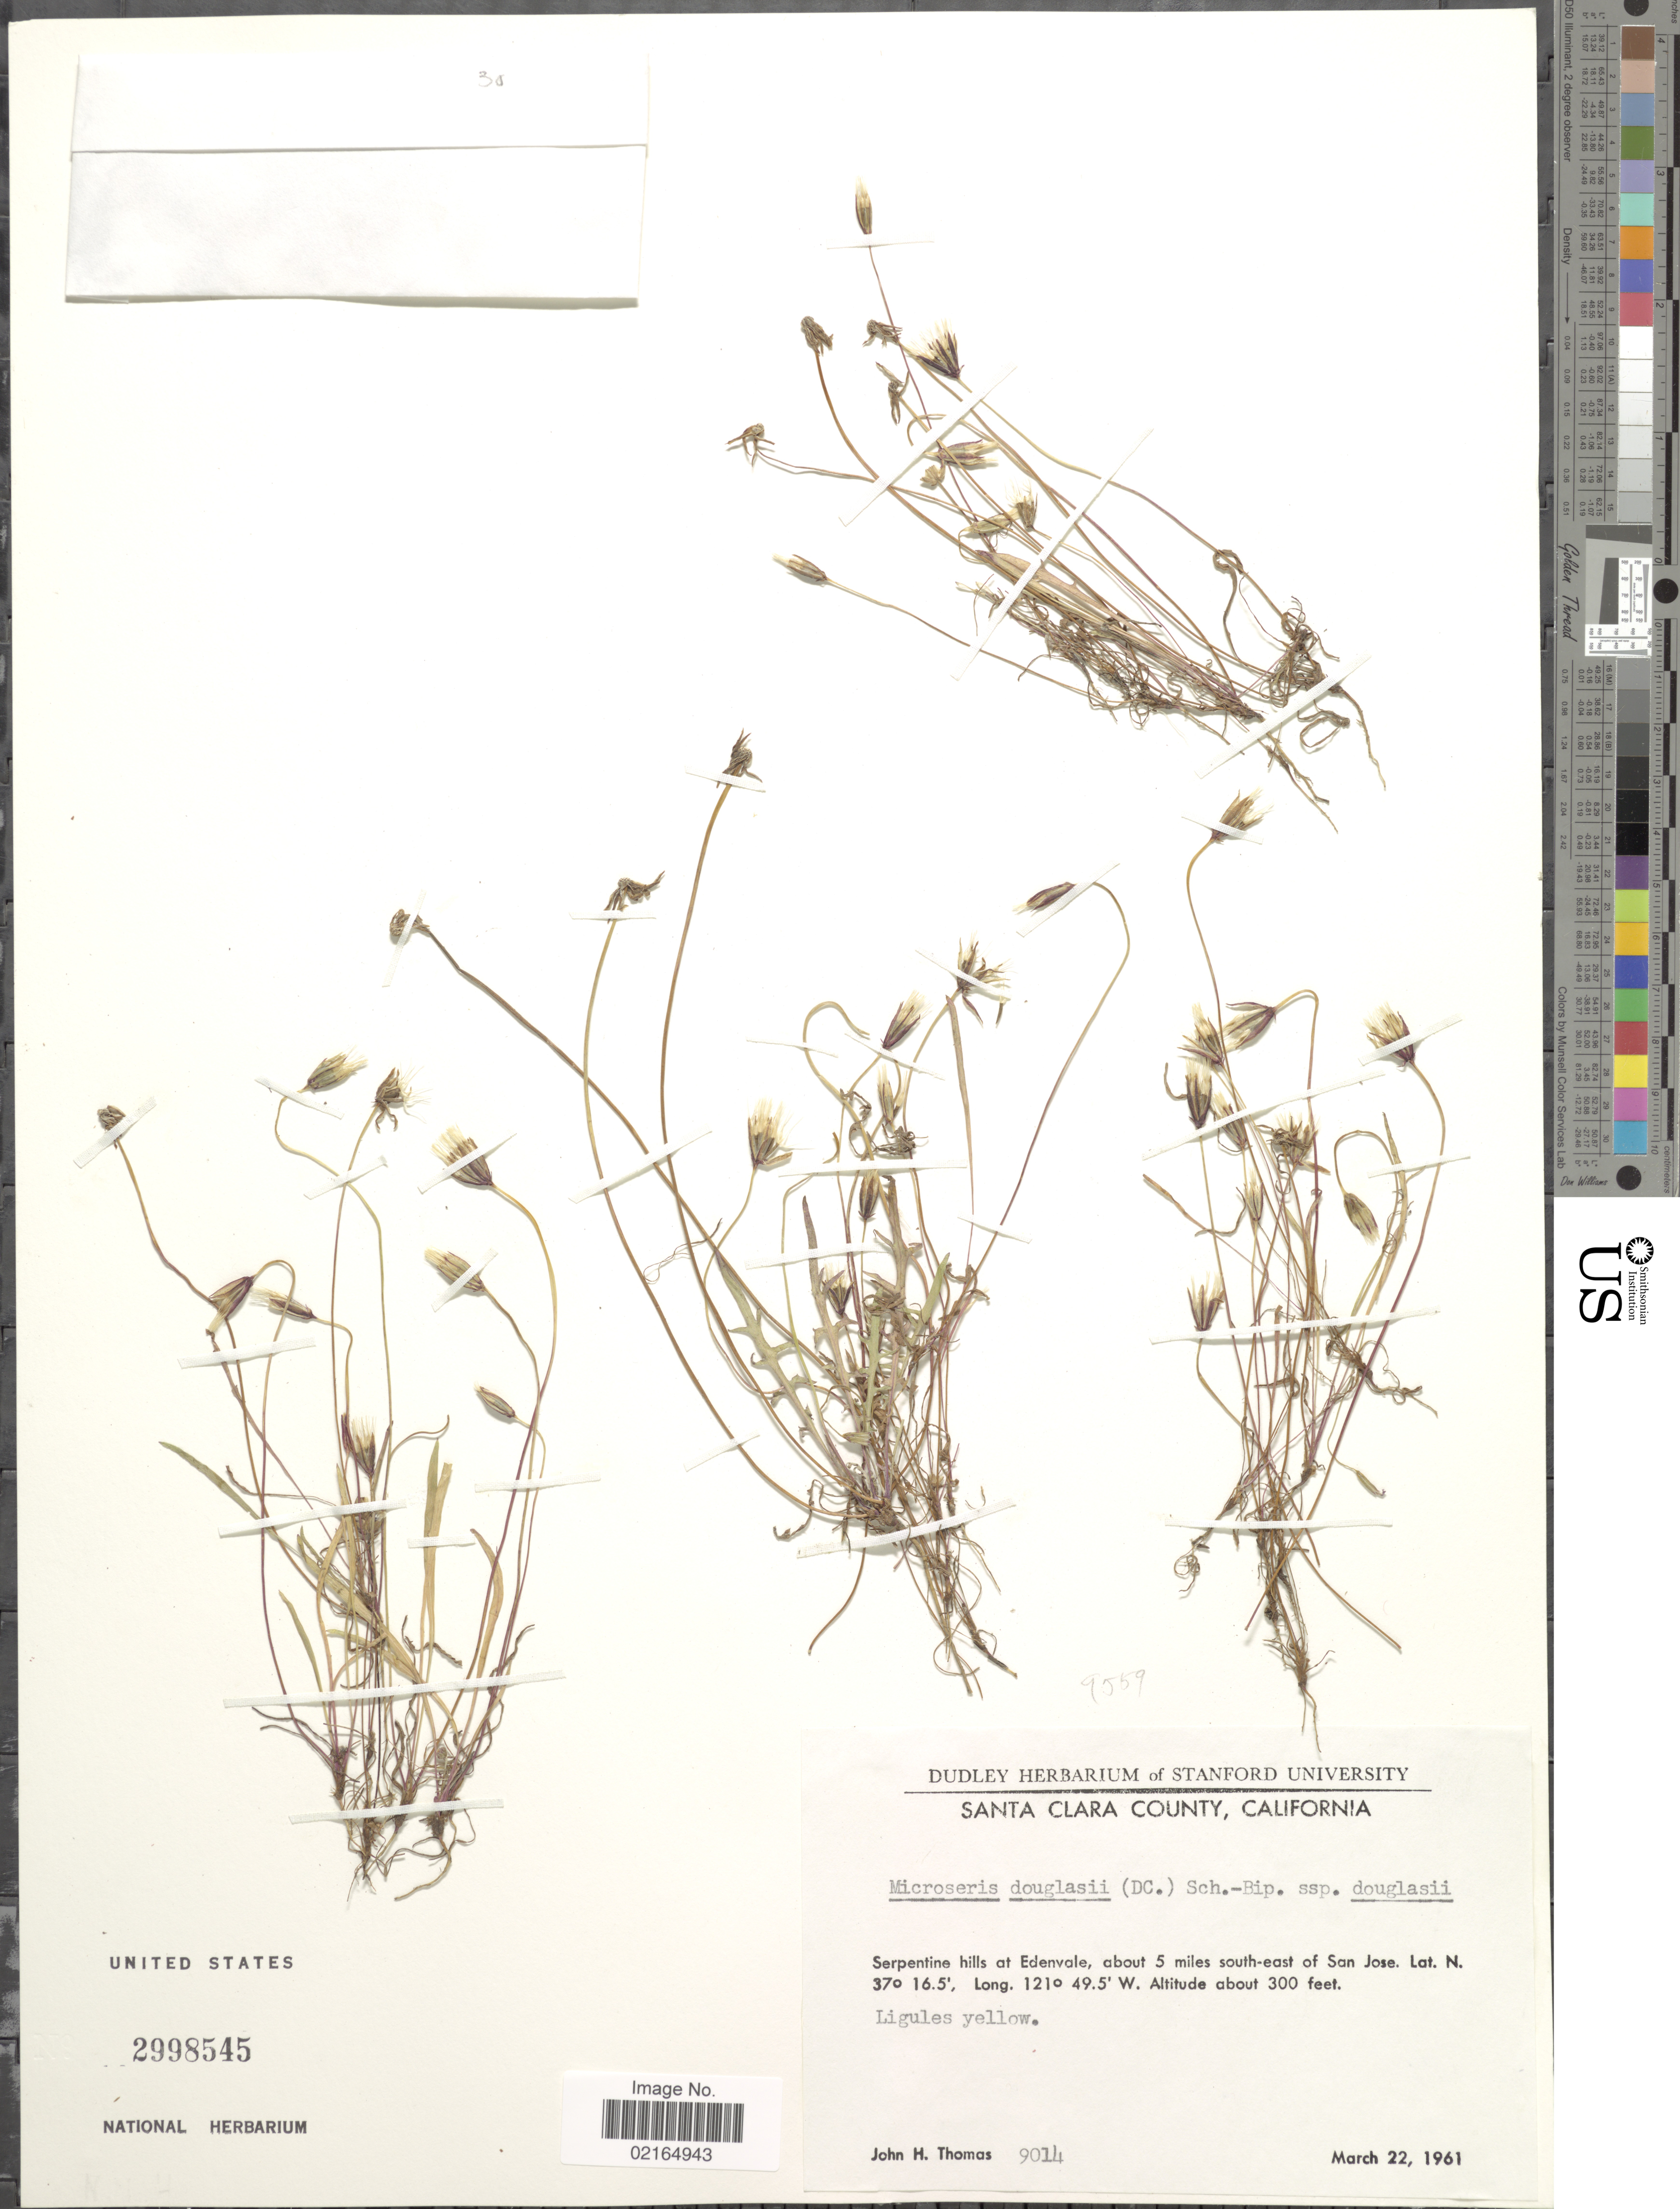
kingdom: Plantae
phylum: Tracheophyta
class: Magnoliopsida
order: Asterales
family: Asteraceae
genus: Microseris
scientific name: Microseris douglasii subsp. douglasii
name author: (DC.) Sch. Bip.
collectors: J. H. Thomas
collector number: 9014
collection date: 1961-03-22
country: United States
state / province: California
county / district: Santa Clara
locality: Santa Clara County, Serpentine hills at Edenvale, about 5 miles south-east of San Jose.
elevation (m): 91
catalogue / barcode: US 2998545